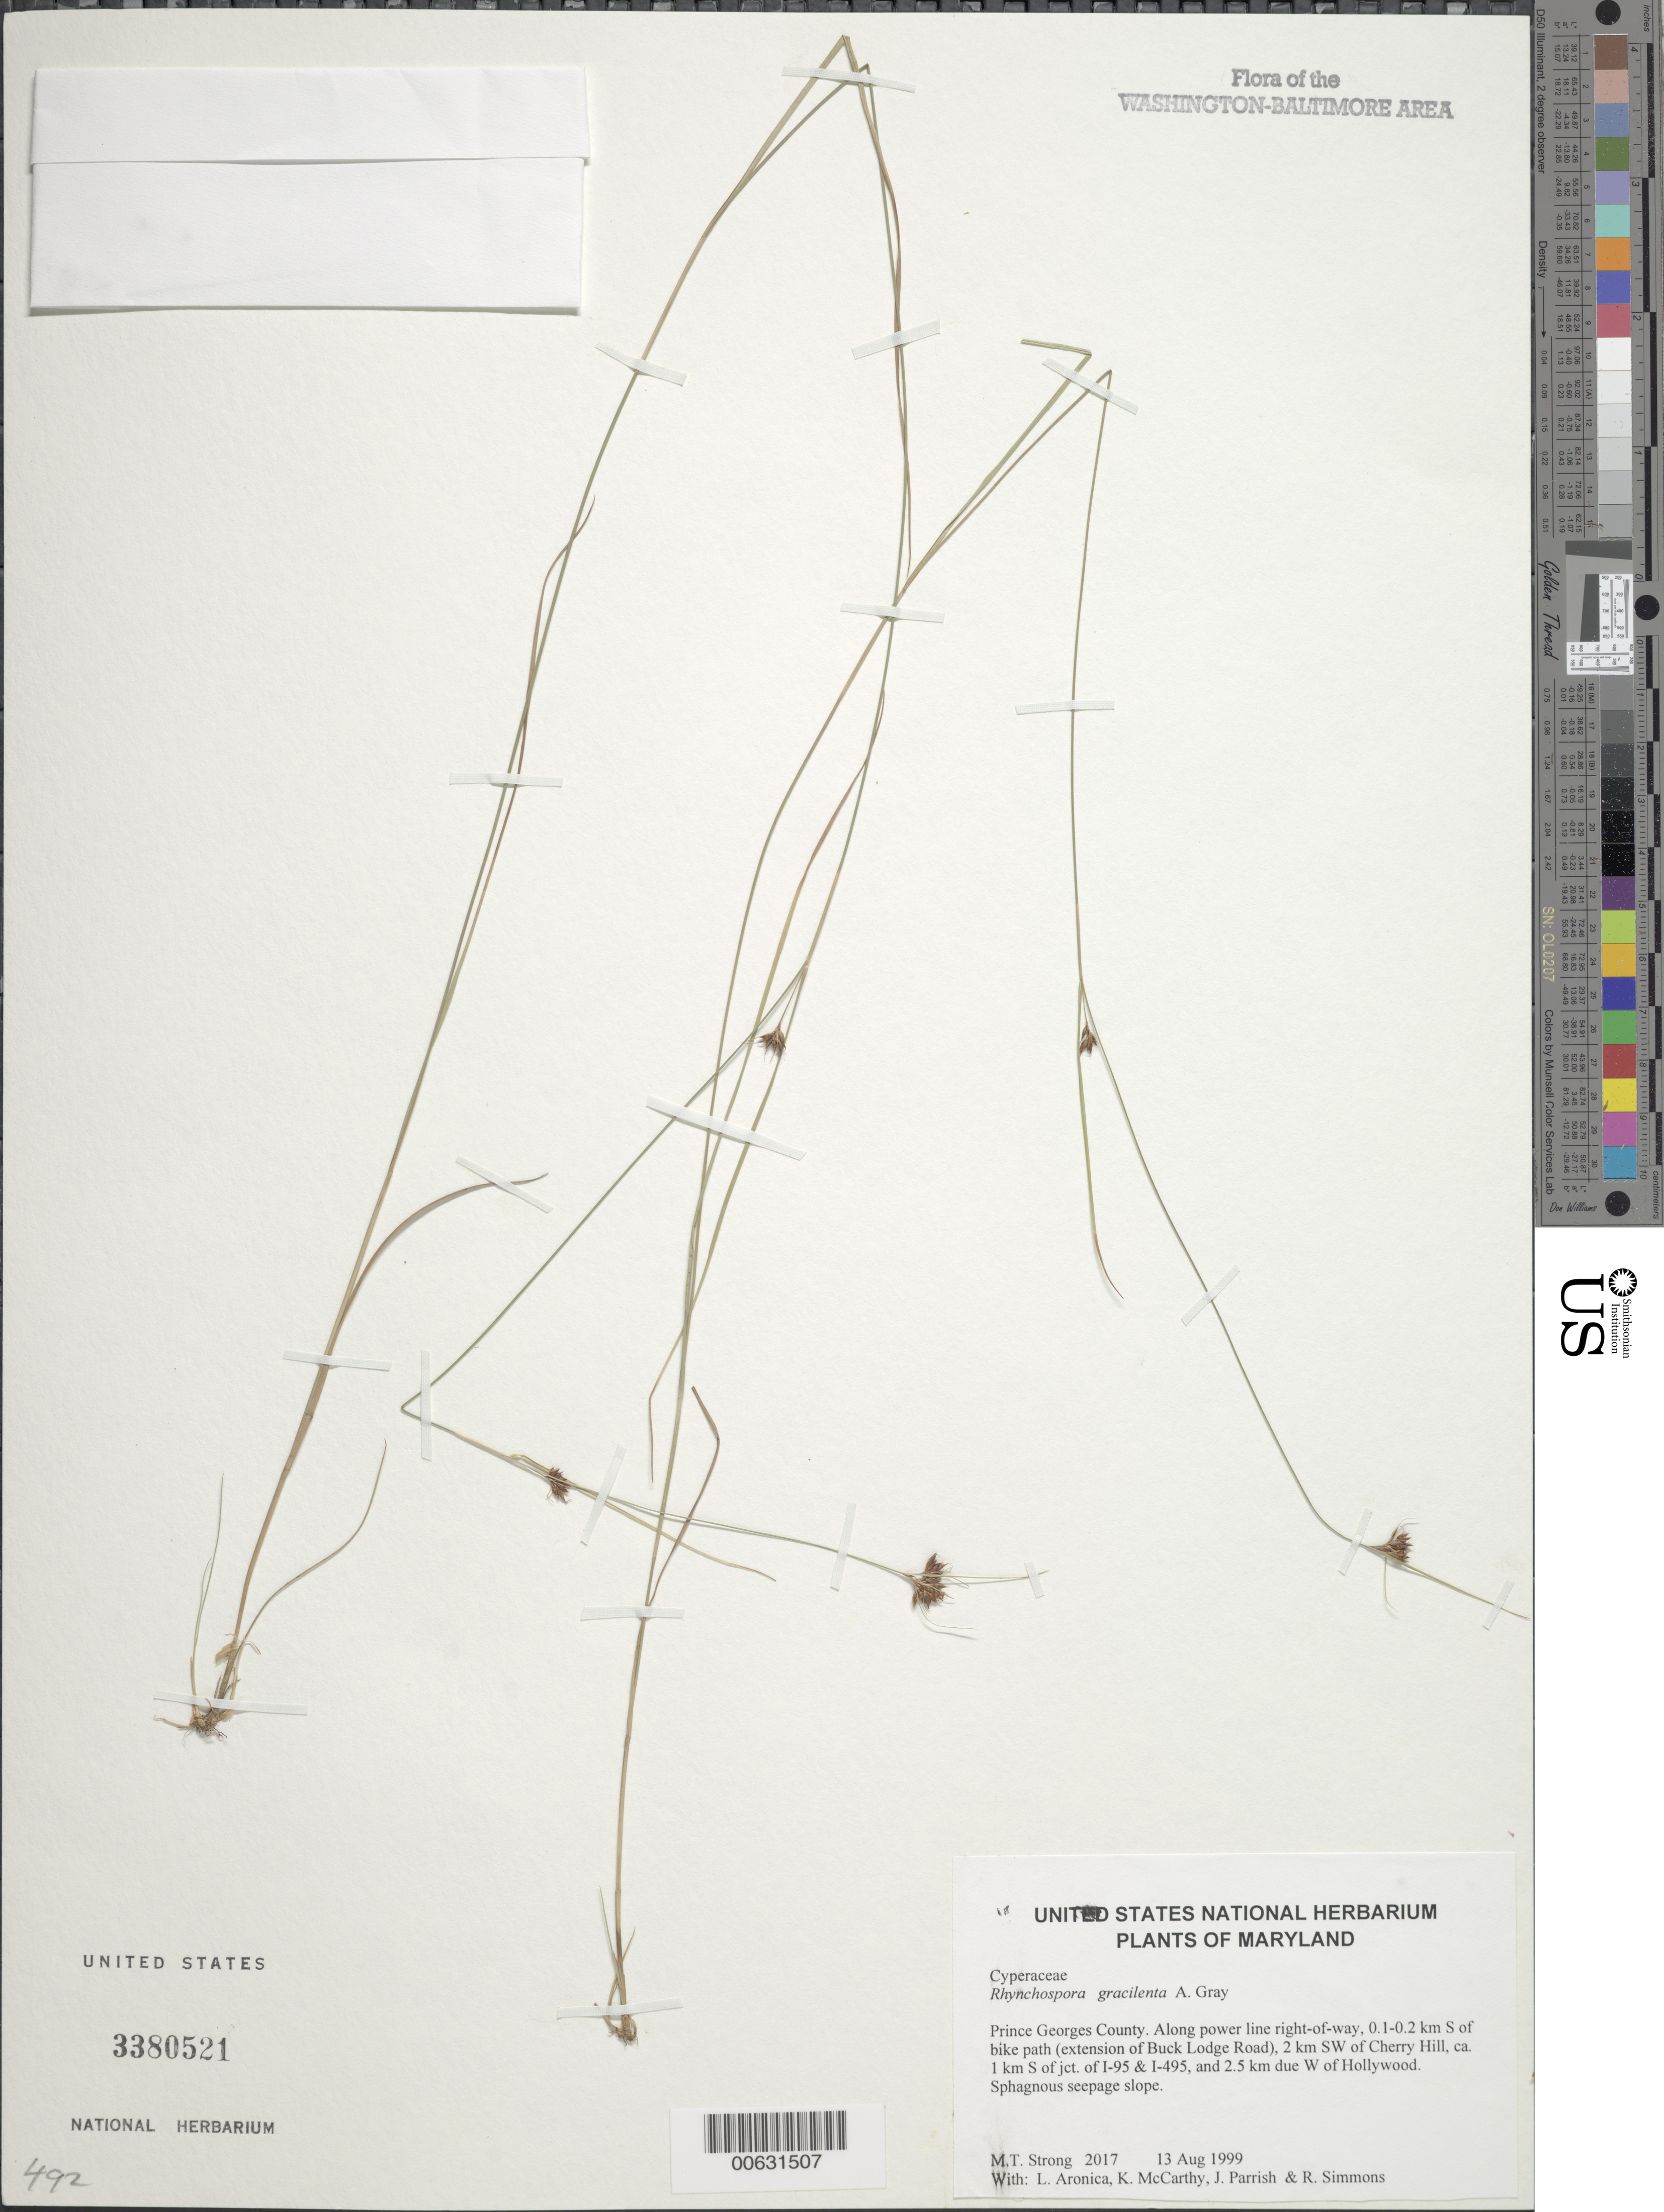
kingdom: Plantae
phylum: Tracheophyta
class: Liliopsida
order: Poales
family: Cyperaceae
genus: Rhynchospora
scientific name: Rhynchospora gracilenta A. Gray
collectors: M. T. Strong, L. Aronica, K. McCarthy, J. Parrish & R. Simmons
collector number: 2017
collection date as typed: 13 Aug 1999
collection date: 1999-08-13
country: United States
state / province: Maryland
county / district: Prince George's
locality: Along power line right-of-way, 0.1-0.2 km S of bike path (extension of Buck Lodge Road), 2 km SW of Cherry Hill, ca. 1 km S of jct. of I-95 & I-495, and 2.5 km due W of Hollywood.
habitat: Sphagnous seepage slope.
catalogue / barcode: US 3380521